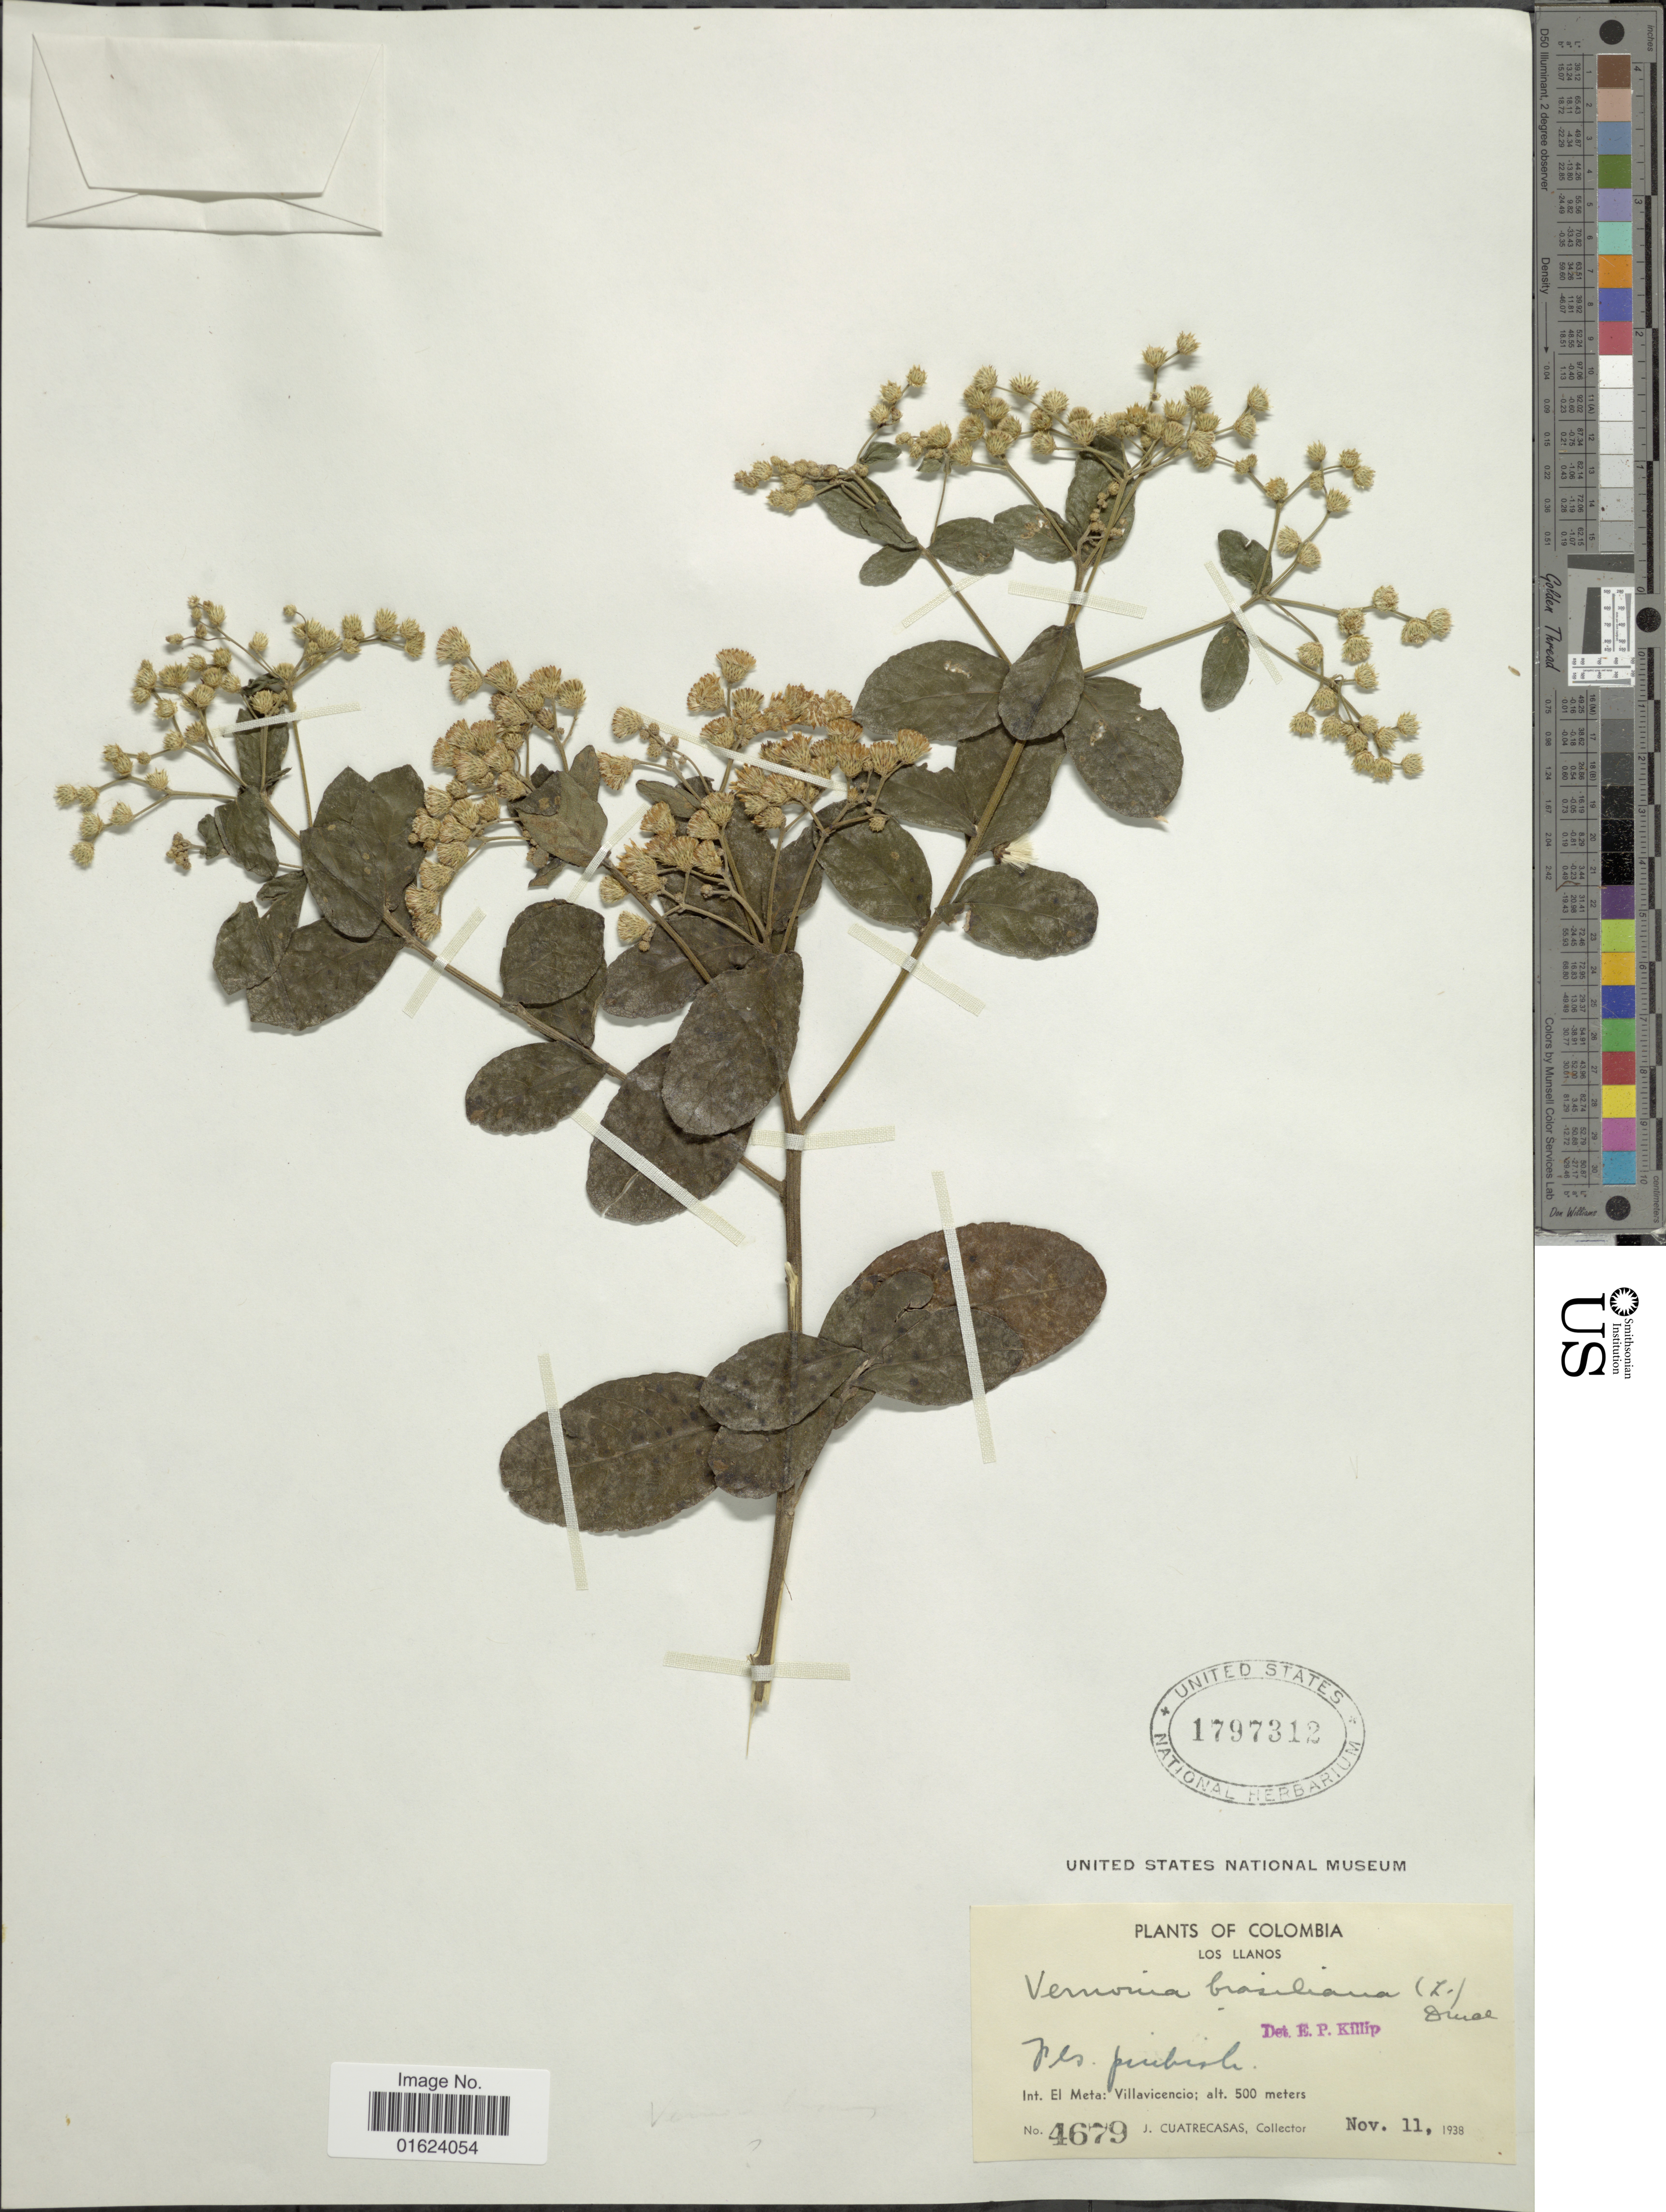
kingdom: Plantae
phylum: Tracheophyta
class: Magnoliopsida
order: Asterales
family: Asteraceae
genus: Vernonia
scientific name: Vernonia brasiliana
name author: (L.) Druce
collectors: J. Cuatrecasas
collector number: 4679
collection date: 1938-11-11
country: Colombia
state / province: Meta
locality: Los Llanos. Int. El Meta: Villavicencio.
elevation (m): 500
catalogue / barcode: US 1797312